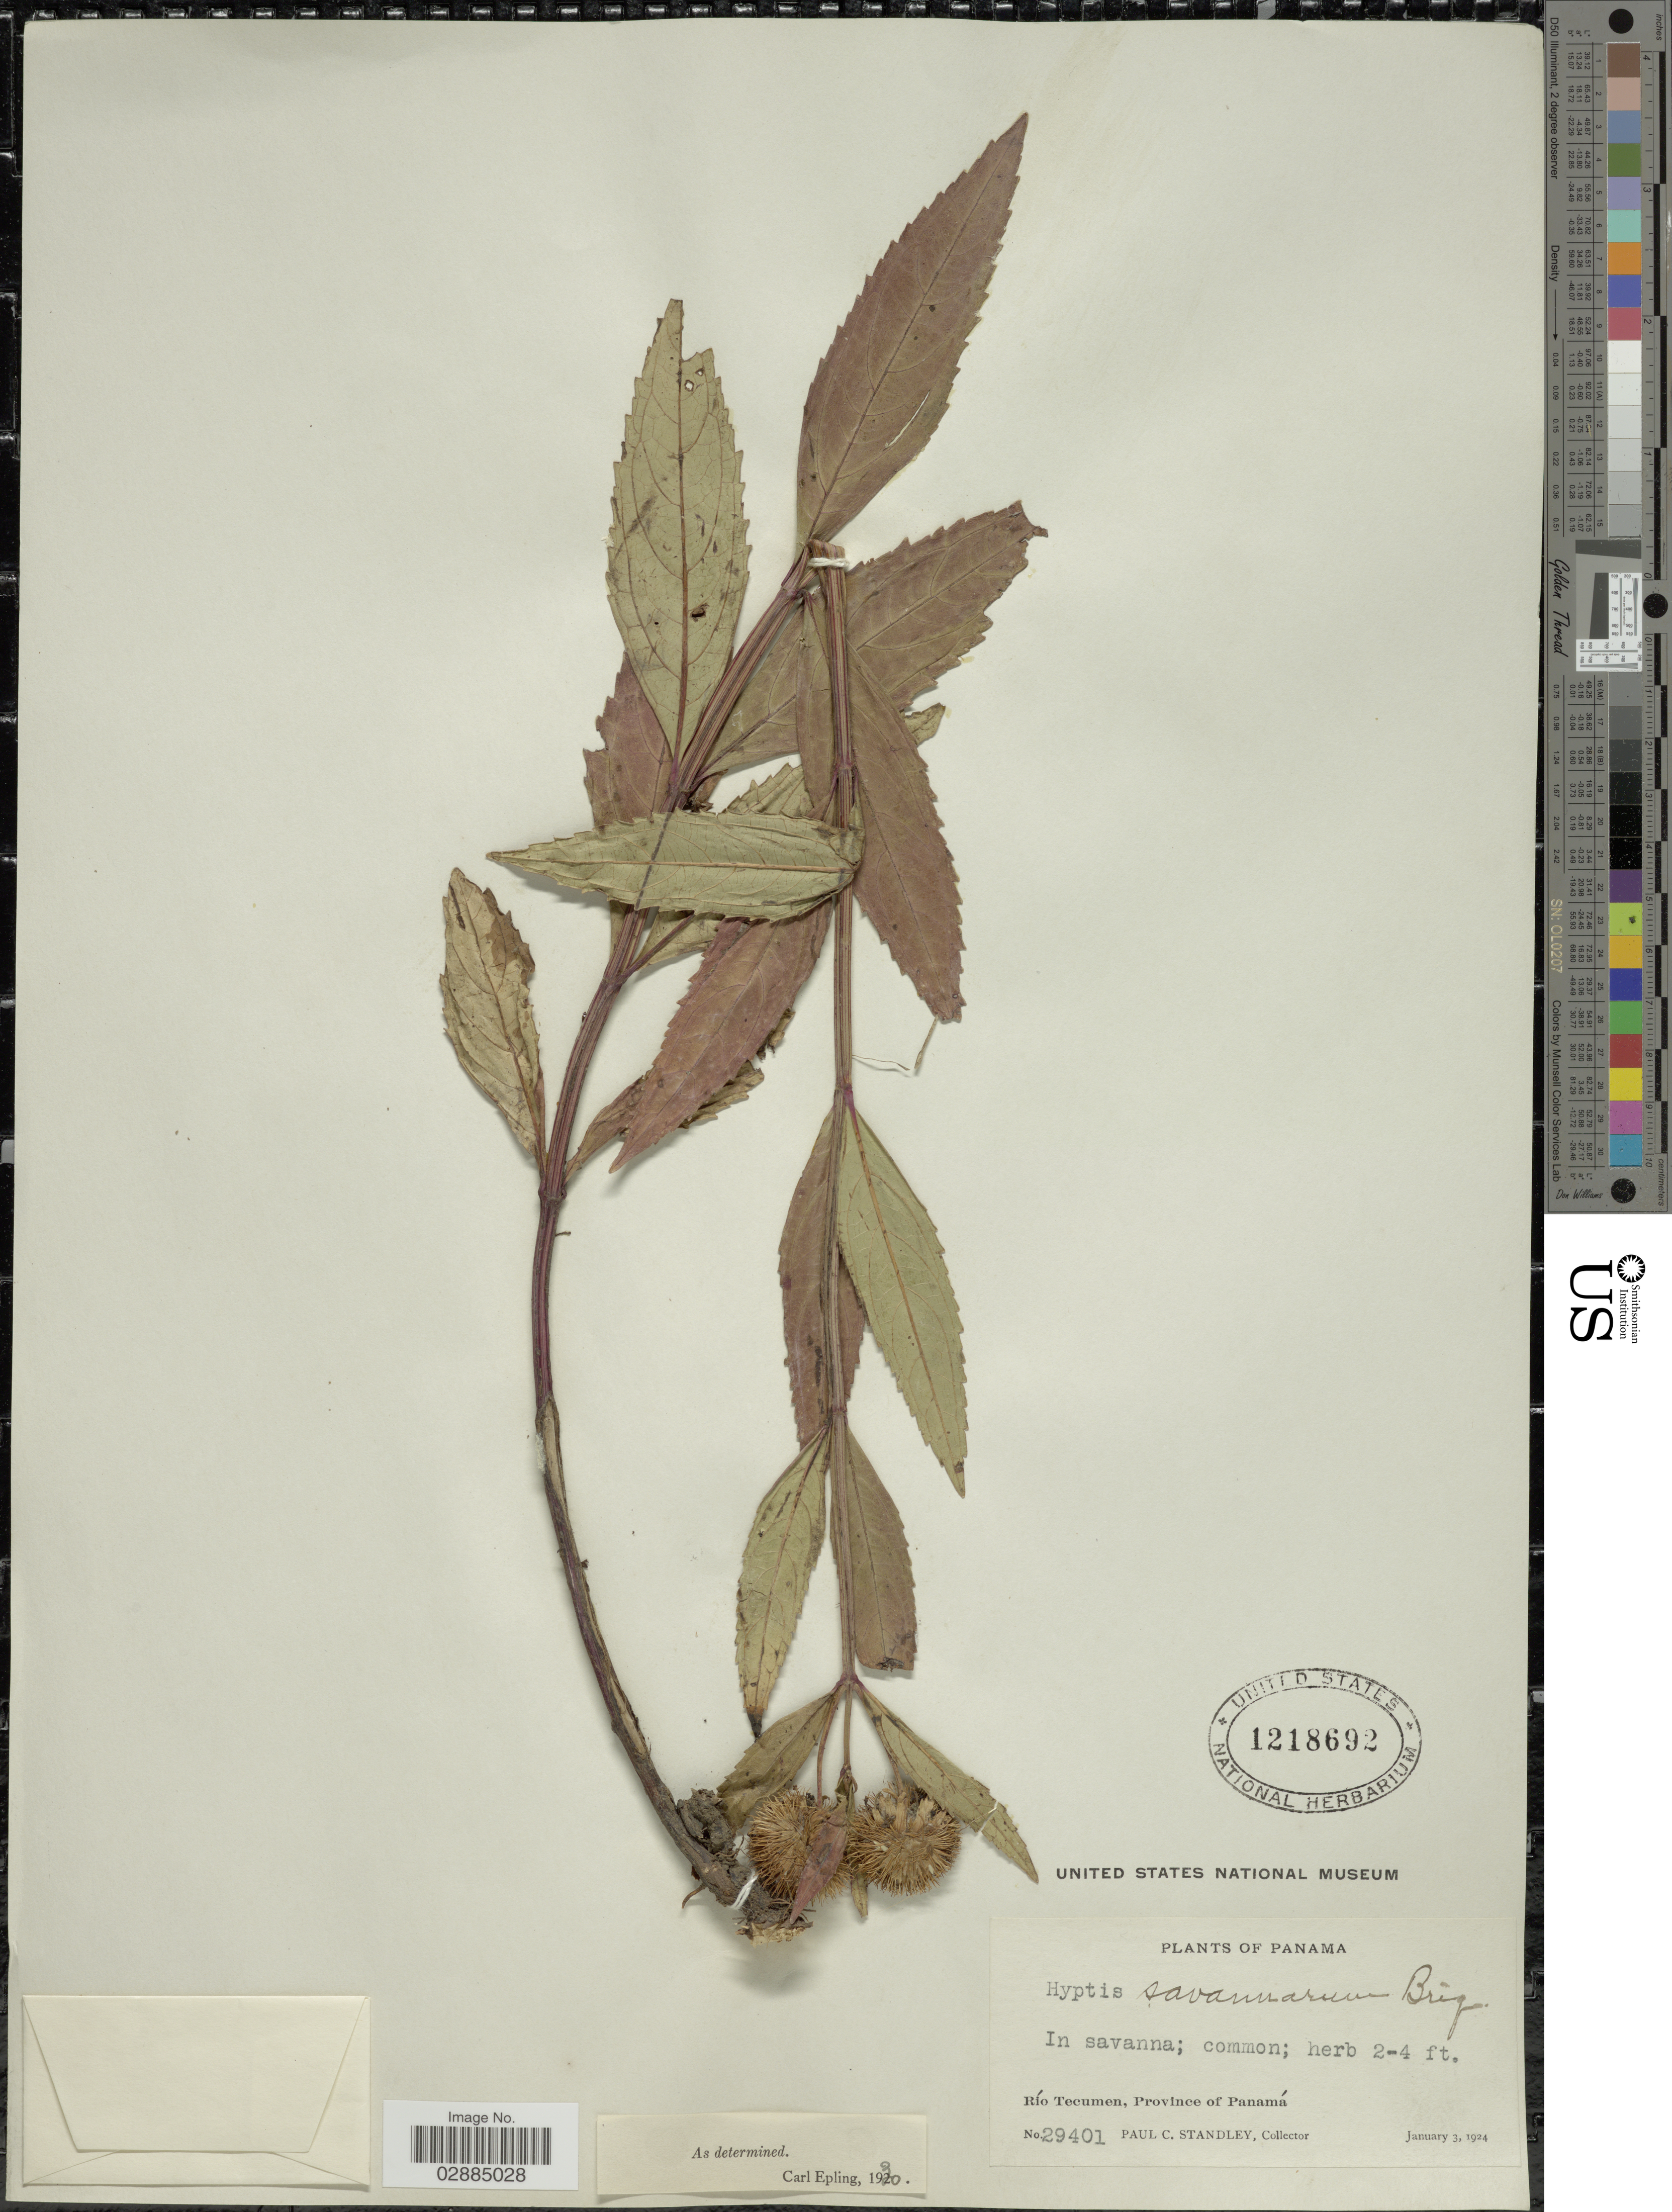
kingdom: Plantae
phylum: Tracheophyta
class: Magnoliopsida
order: Lamiales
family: Lamiaceae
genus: Hyptis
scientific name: Hyptis savannarum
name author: Briq.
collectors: P. C. Standley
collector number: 29401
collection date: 1924-01-03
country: Panama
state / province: Panamá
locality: Río Tecumen.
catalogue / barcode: US 1218692